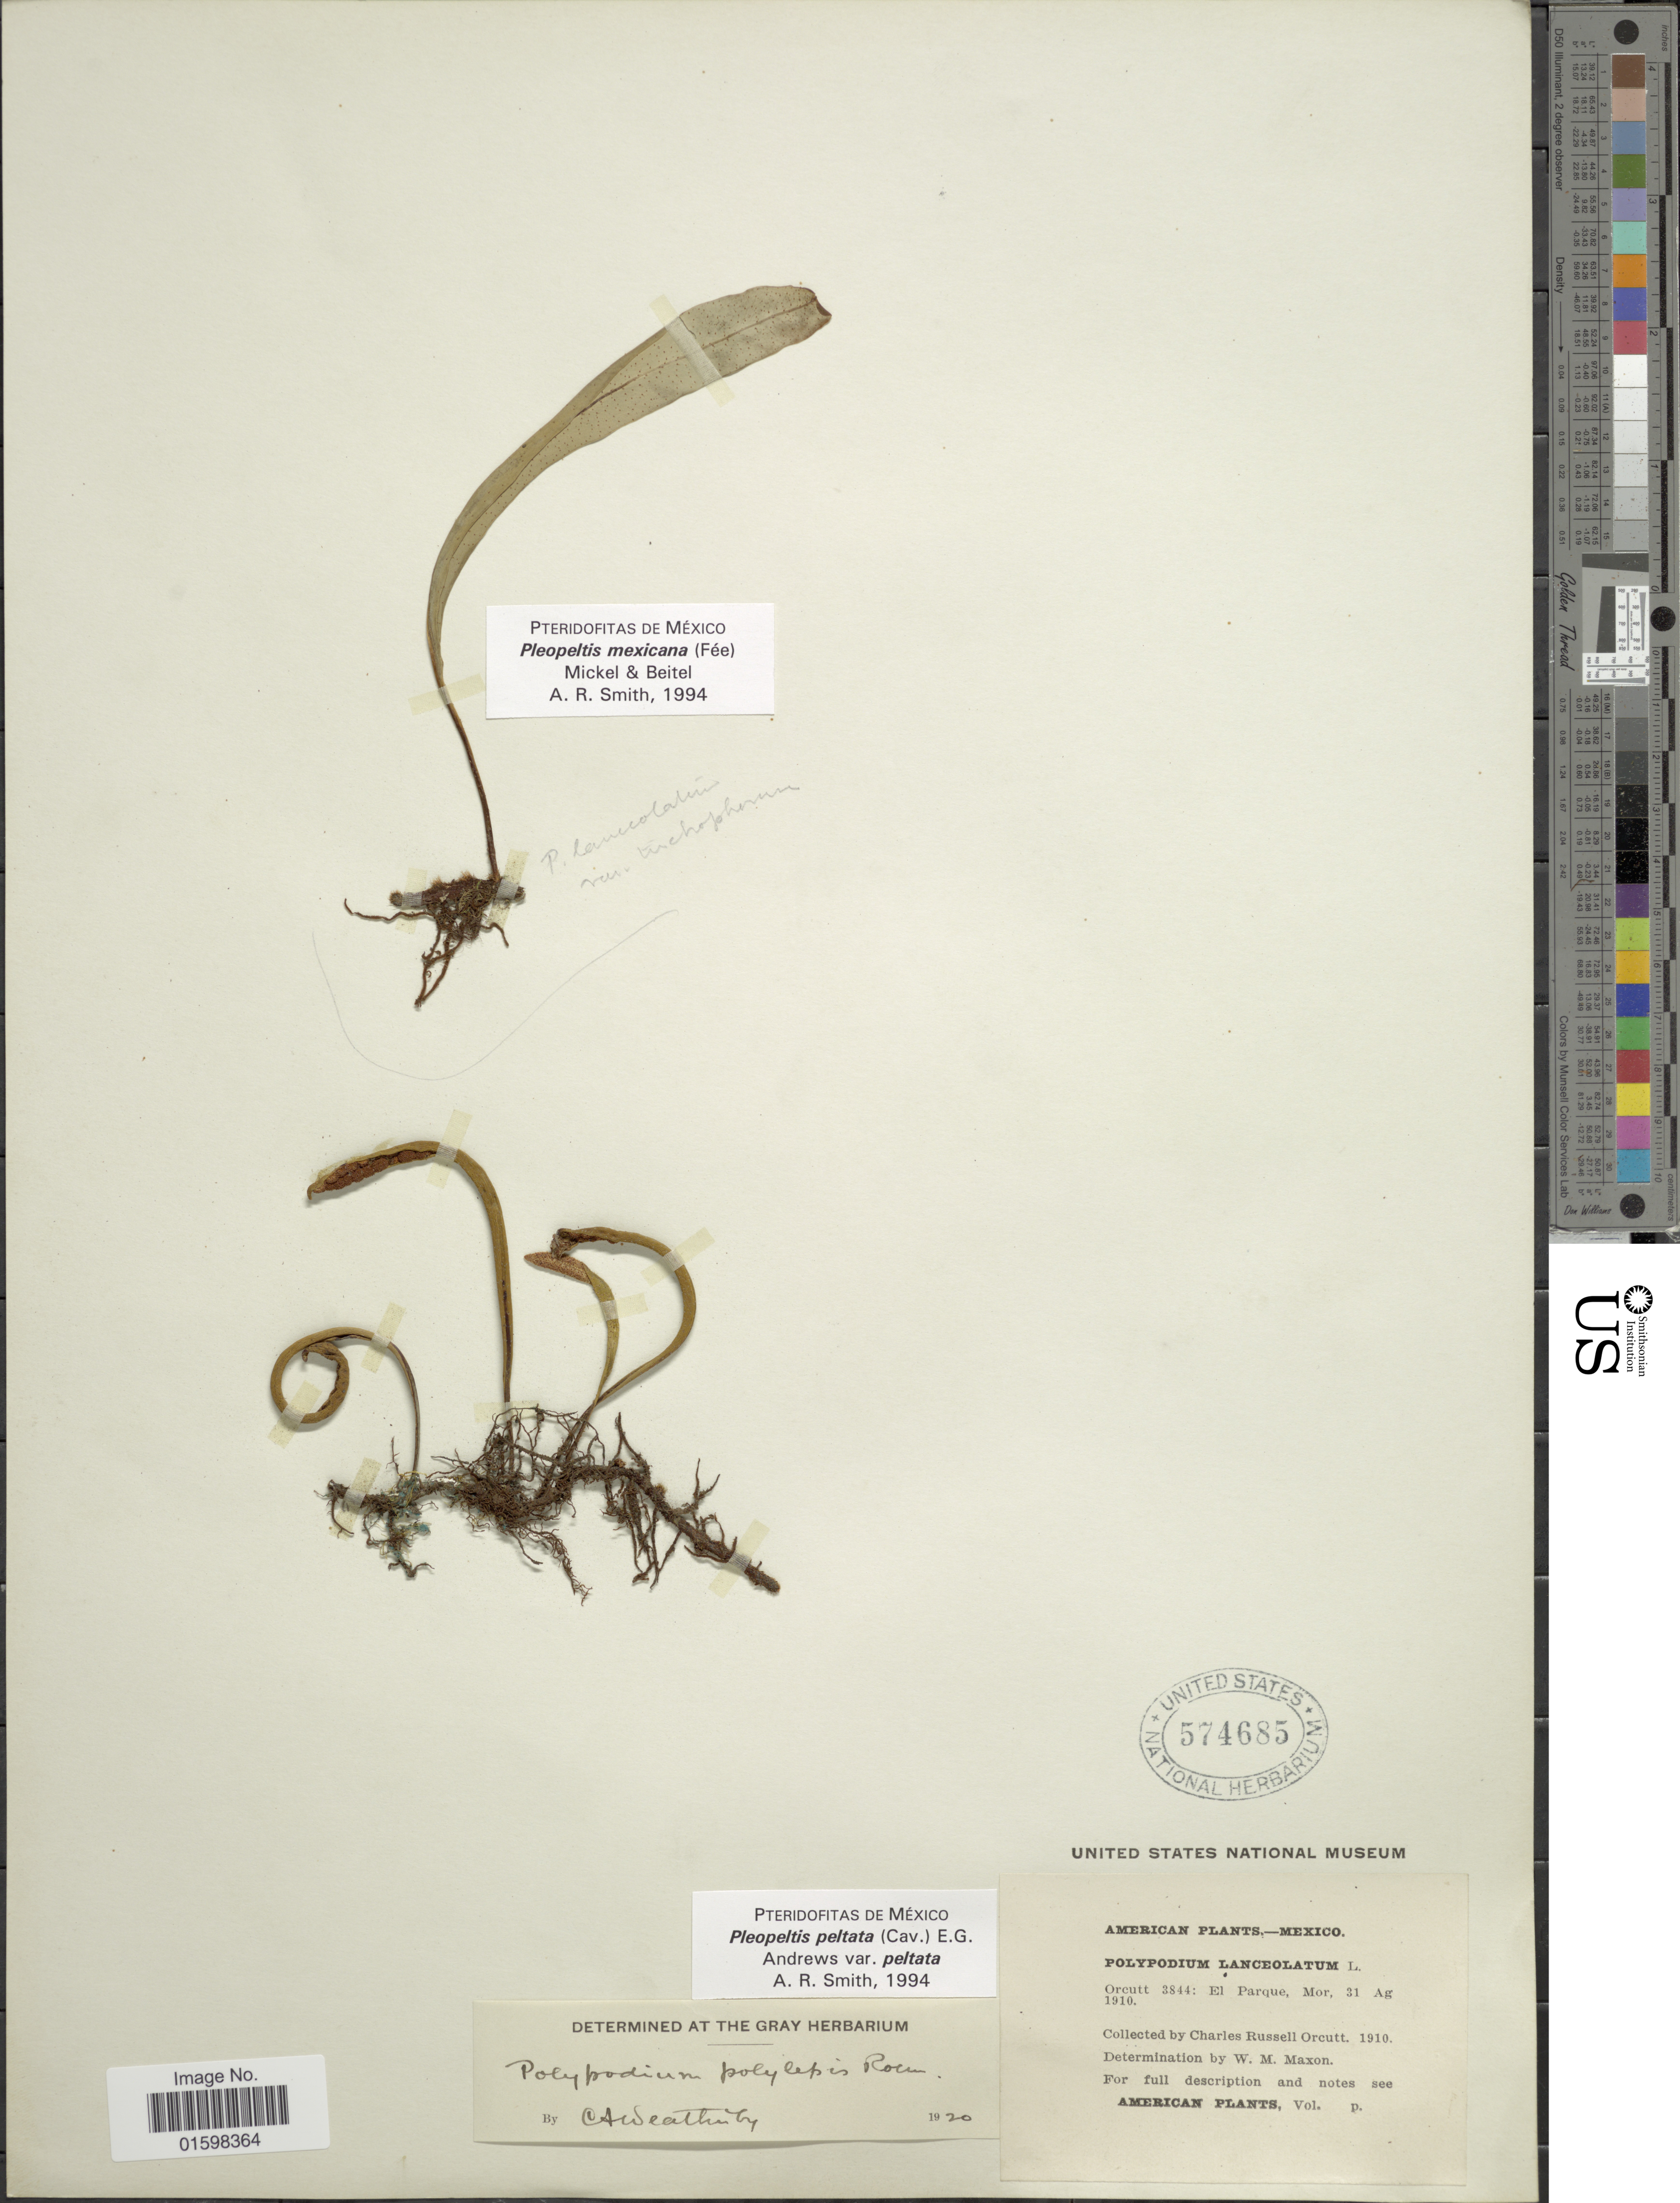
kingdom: Plantae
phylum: Tracheophyta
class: Polypodiopsida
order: Polypodiales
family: Polypodiaceae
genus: Pleopeltis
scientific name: Pleopeltis polylepis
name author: (Roem. ex Kunze) T. Moore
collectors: C. R. Orcutt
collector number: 3844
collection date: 1910-08-31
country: Mexico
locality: El Parque, Mor.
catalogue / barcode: US 574685